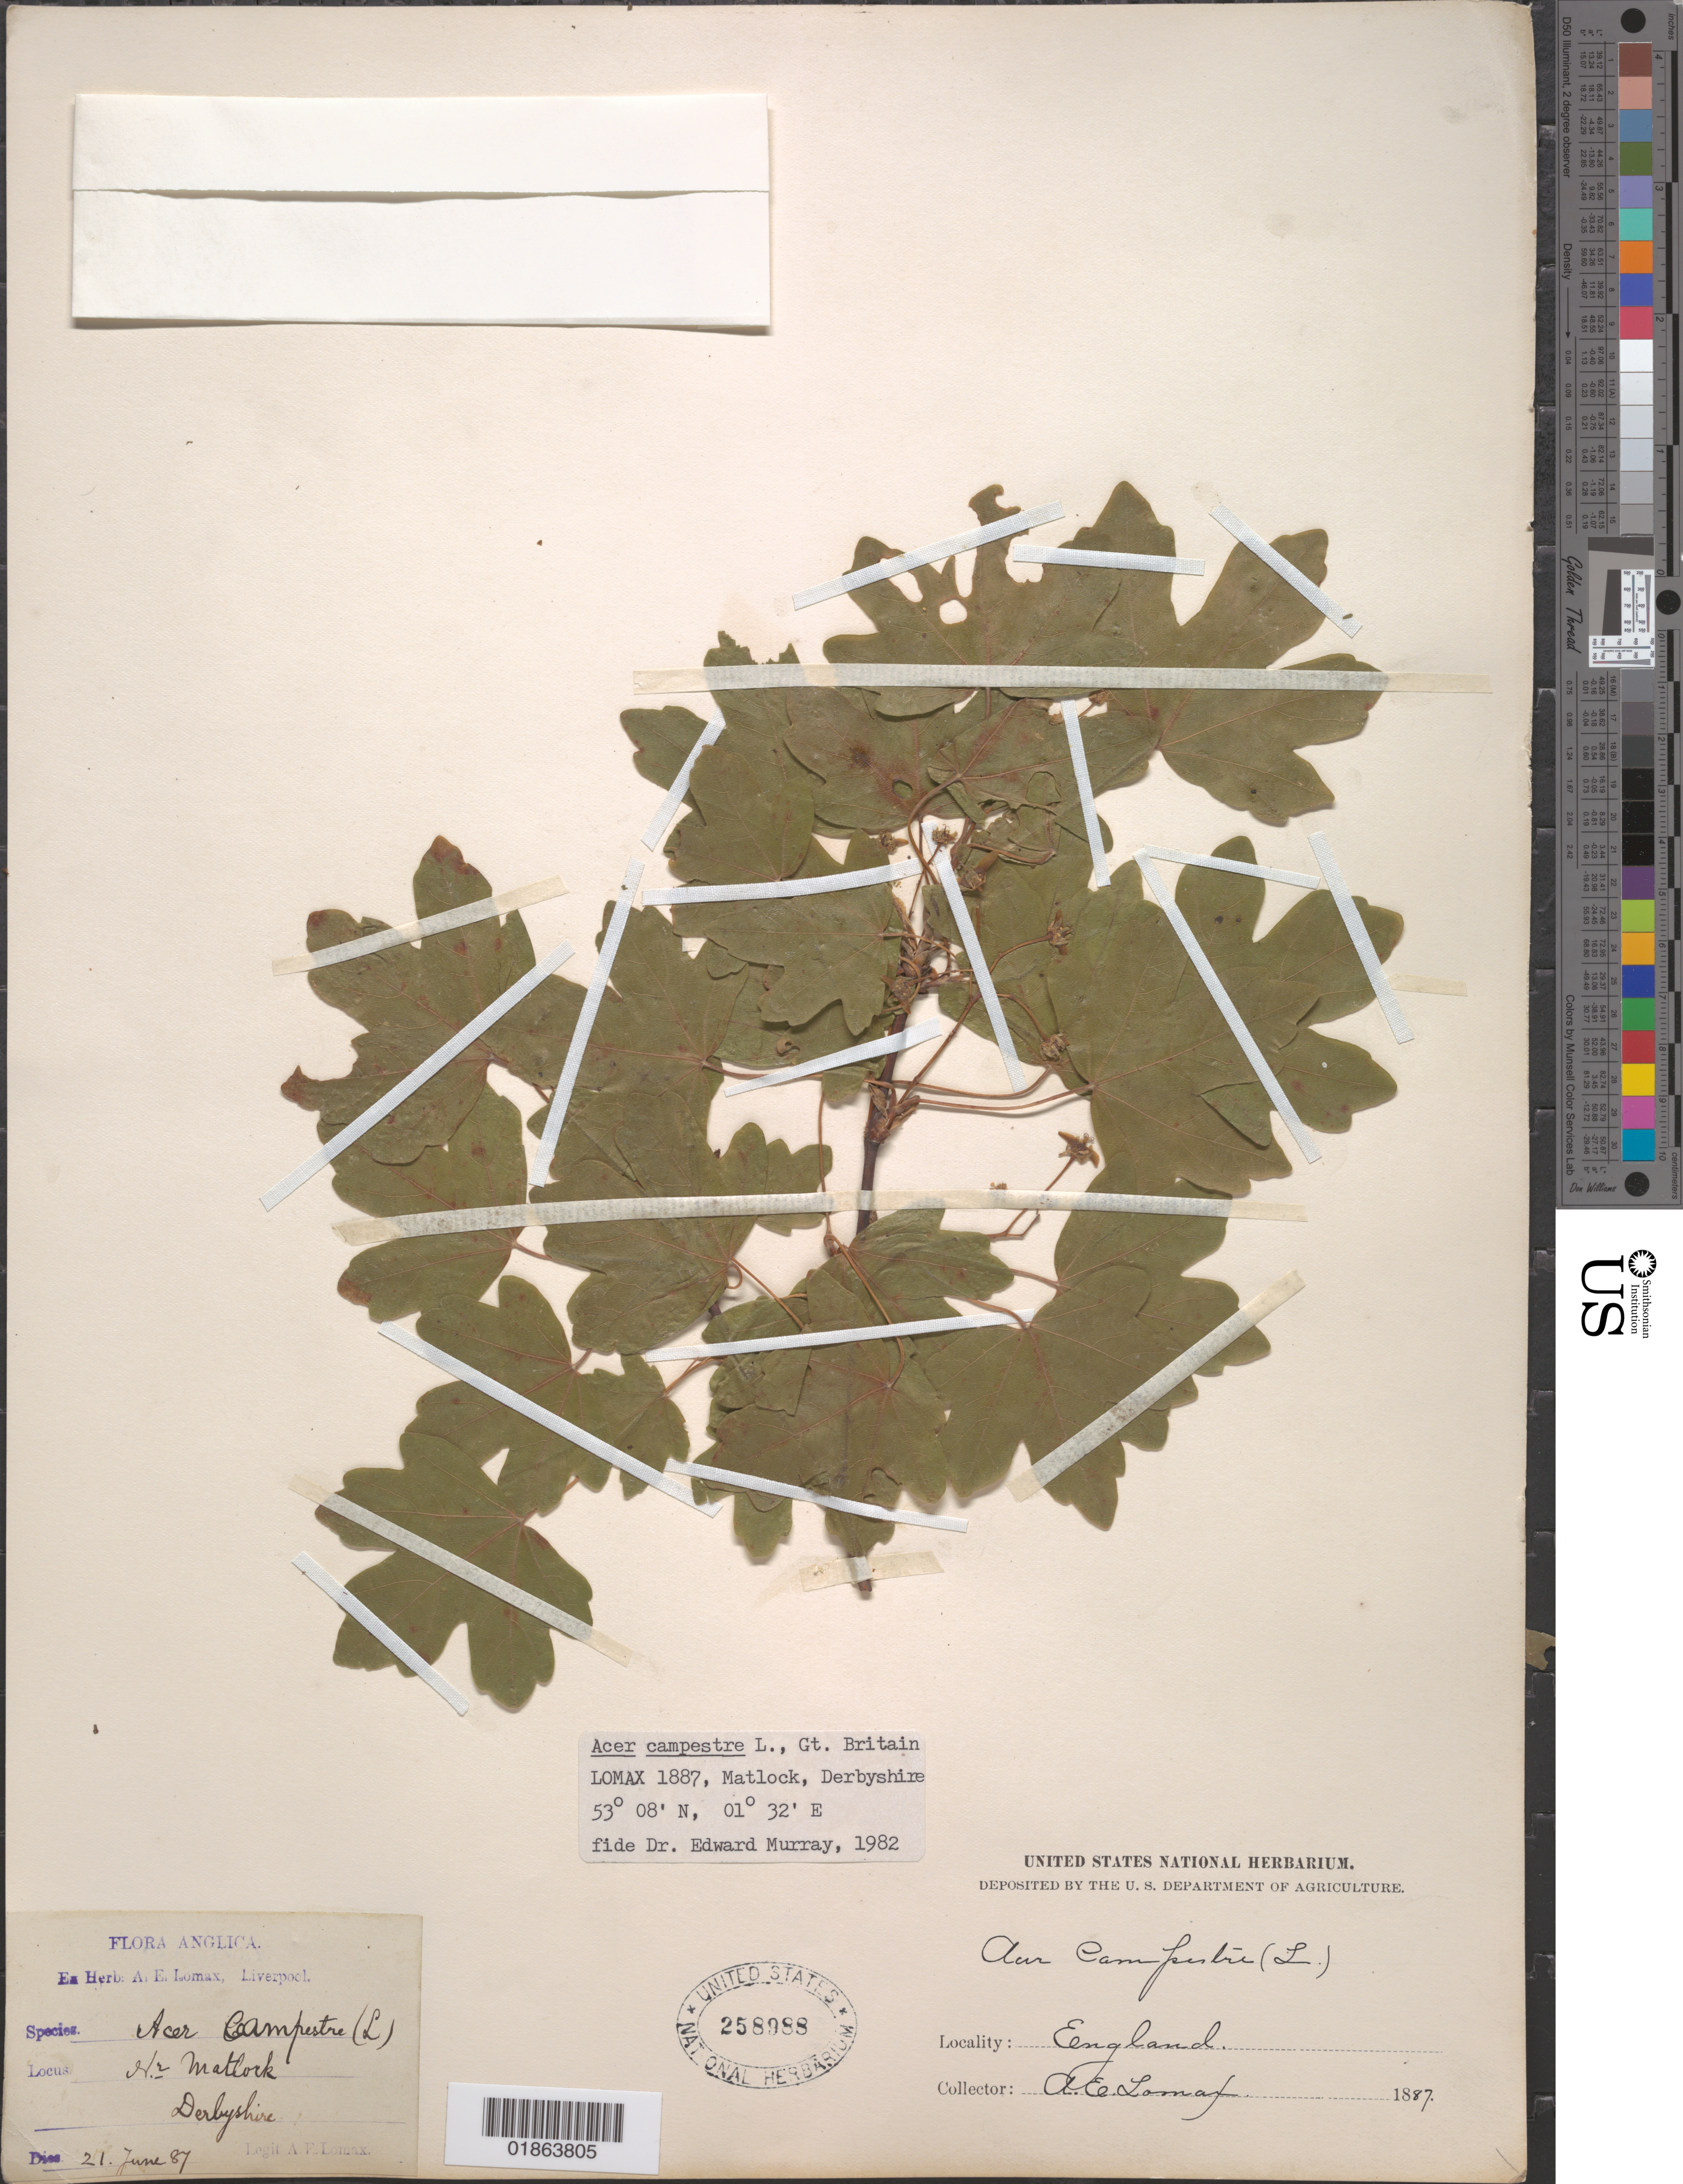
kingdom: Plantae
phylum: Tracheophyta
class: Magnoliopsida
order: Sapindales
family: Sapindaceae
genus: Acer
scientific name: Acer campestre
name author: L.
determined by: Murray, Edward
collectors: A. Lomax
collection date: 1887-06-21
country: United Kingdom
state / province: England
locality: Derbyshire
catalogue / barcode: US 258988